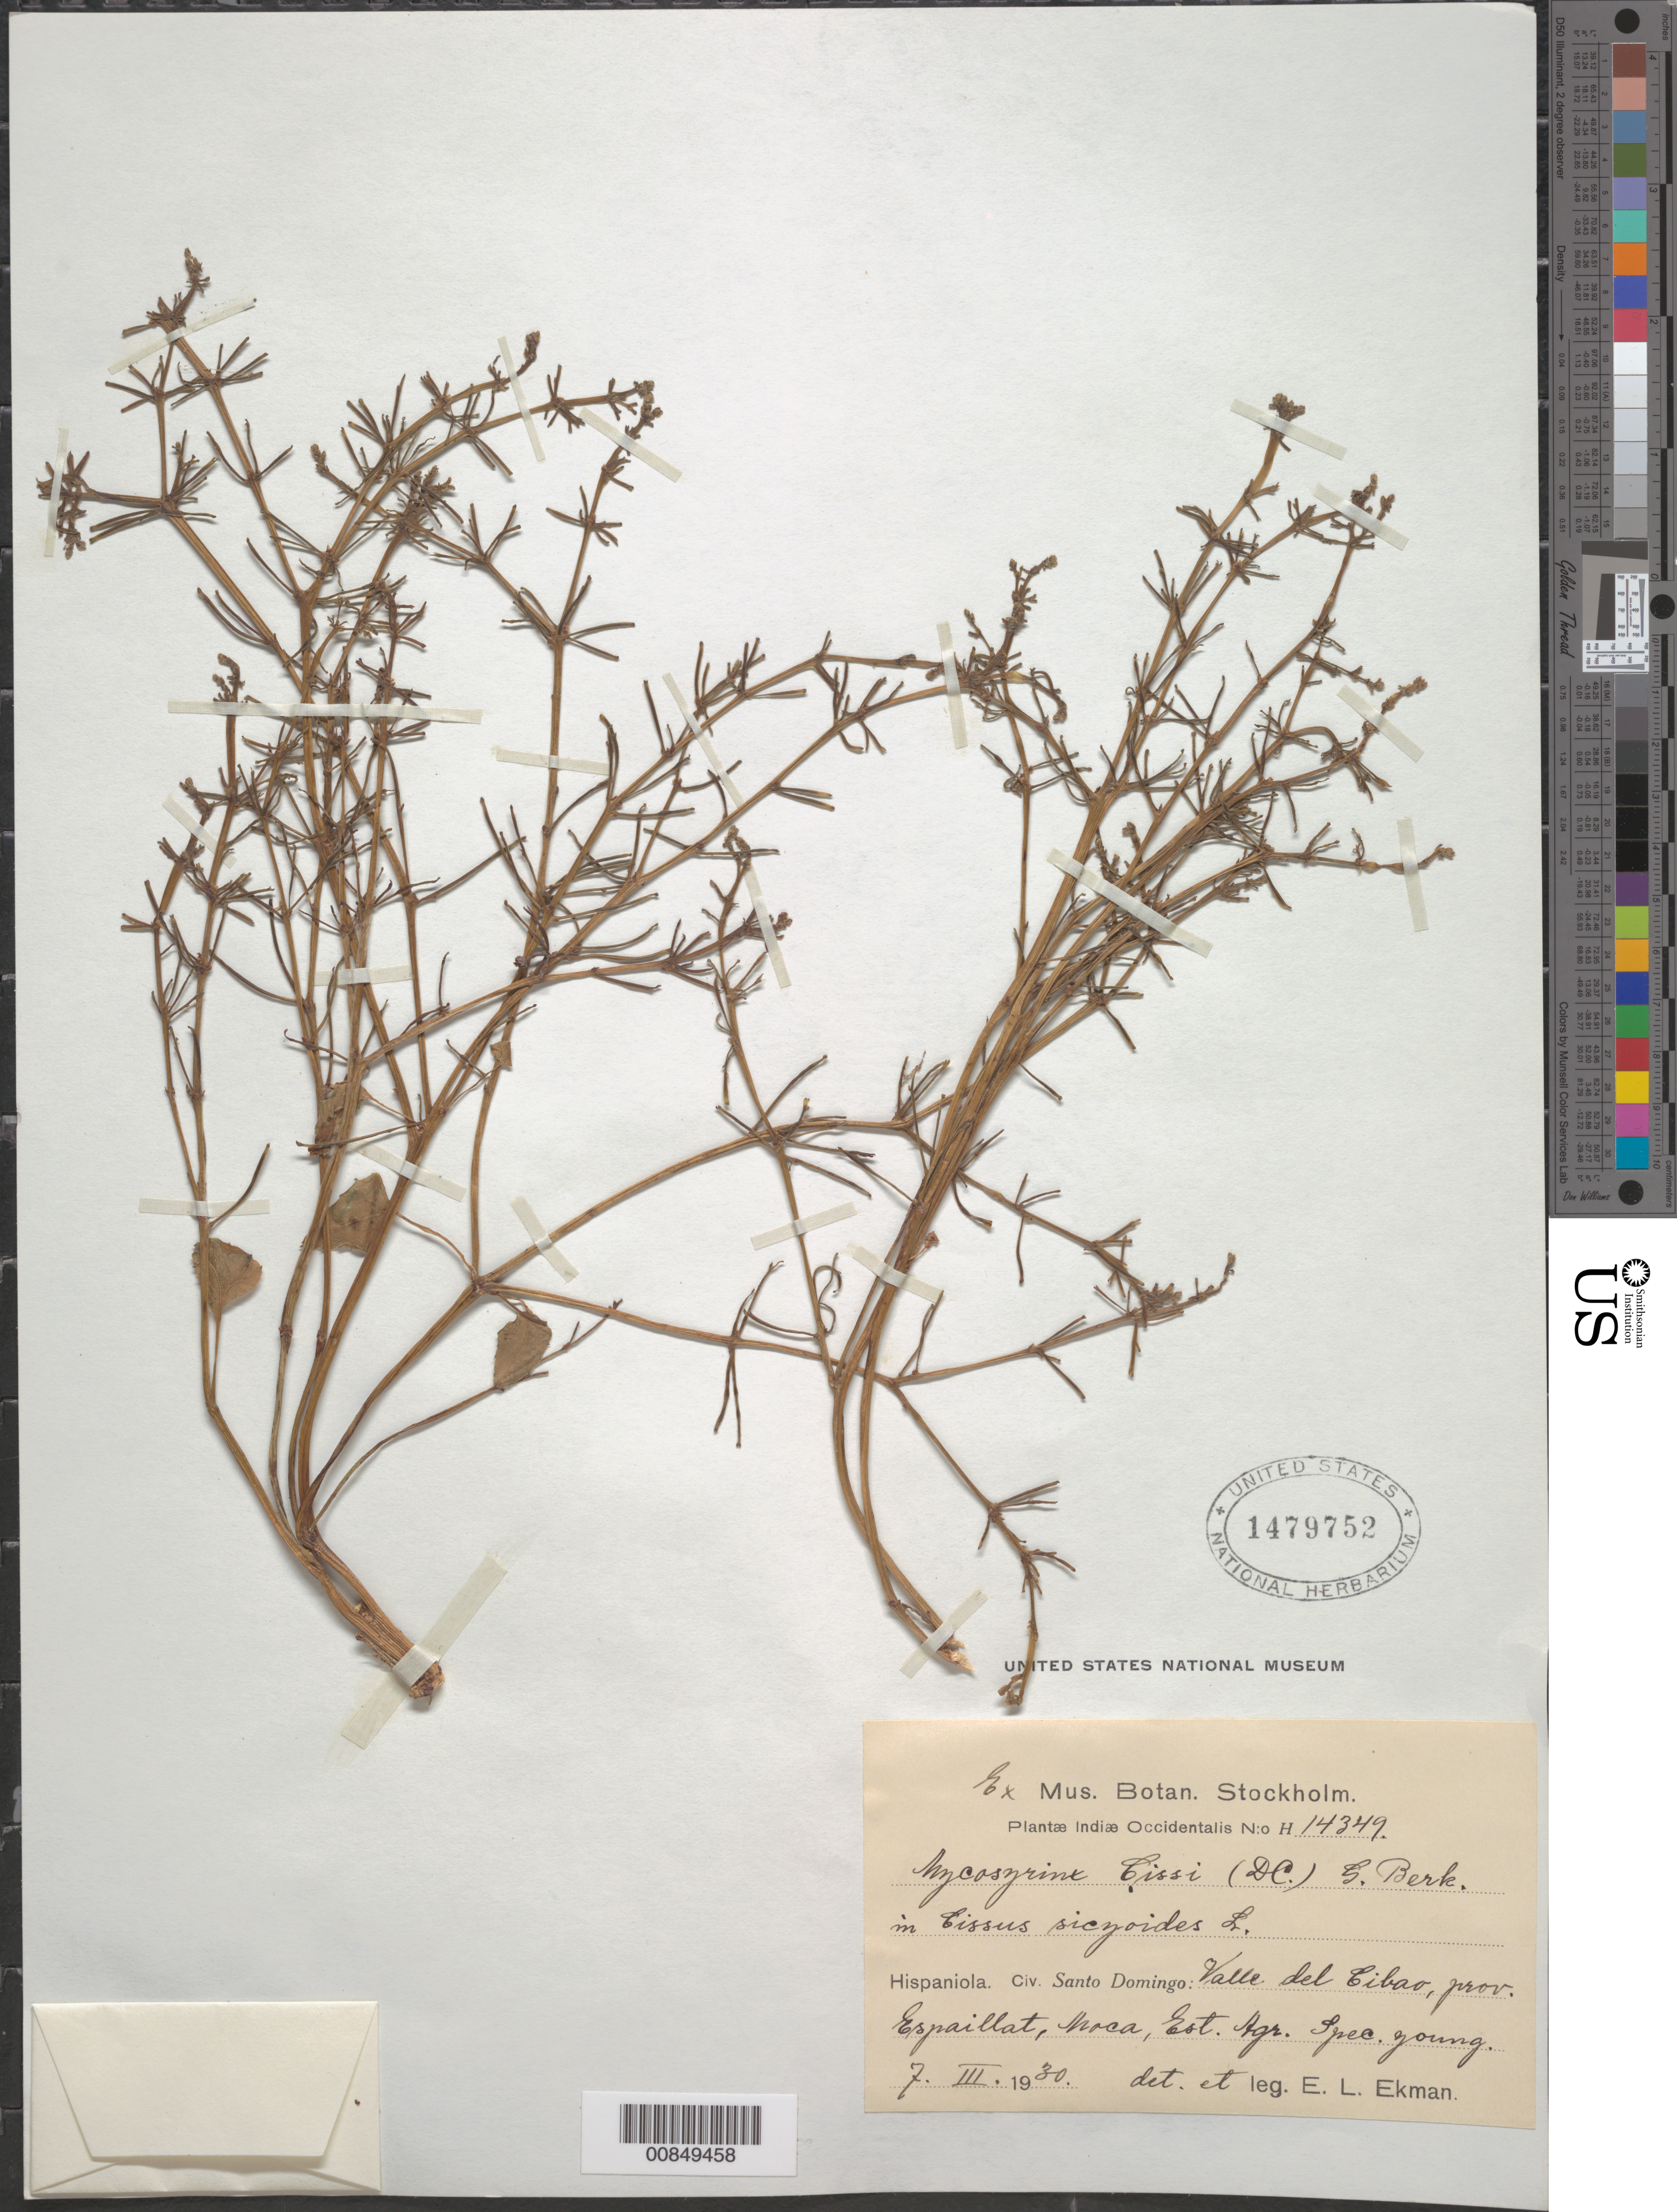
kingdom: Plantae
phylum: Tracheophyta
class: Magnoliopsida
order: Vitales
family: Vitaceae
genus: Cissus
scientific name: Cissus verticillata subsp. verticillata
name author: (L.) Nicolson & C.E. Jarvis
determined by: Ekman, E. L.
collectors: E. L. Ekman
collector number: H 14349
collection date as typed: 07 Mar 1930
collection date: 1930-03-07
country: Dominican Republic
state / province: Espaillat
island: Hispaniola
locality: Valle del Cibao, Moca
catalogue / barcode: US 1479752